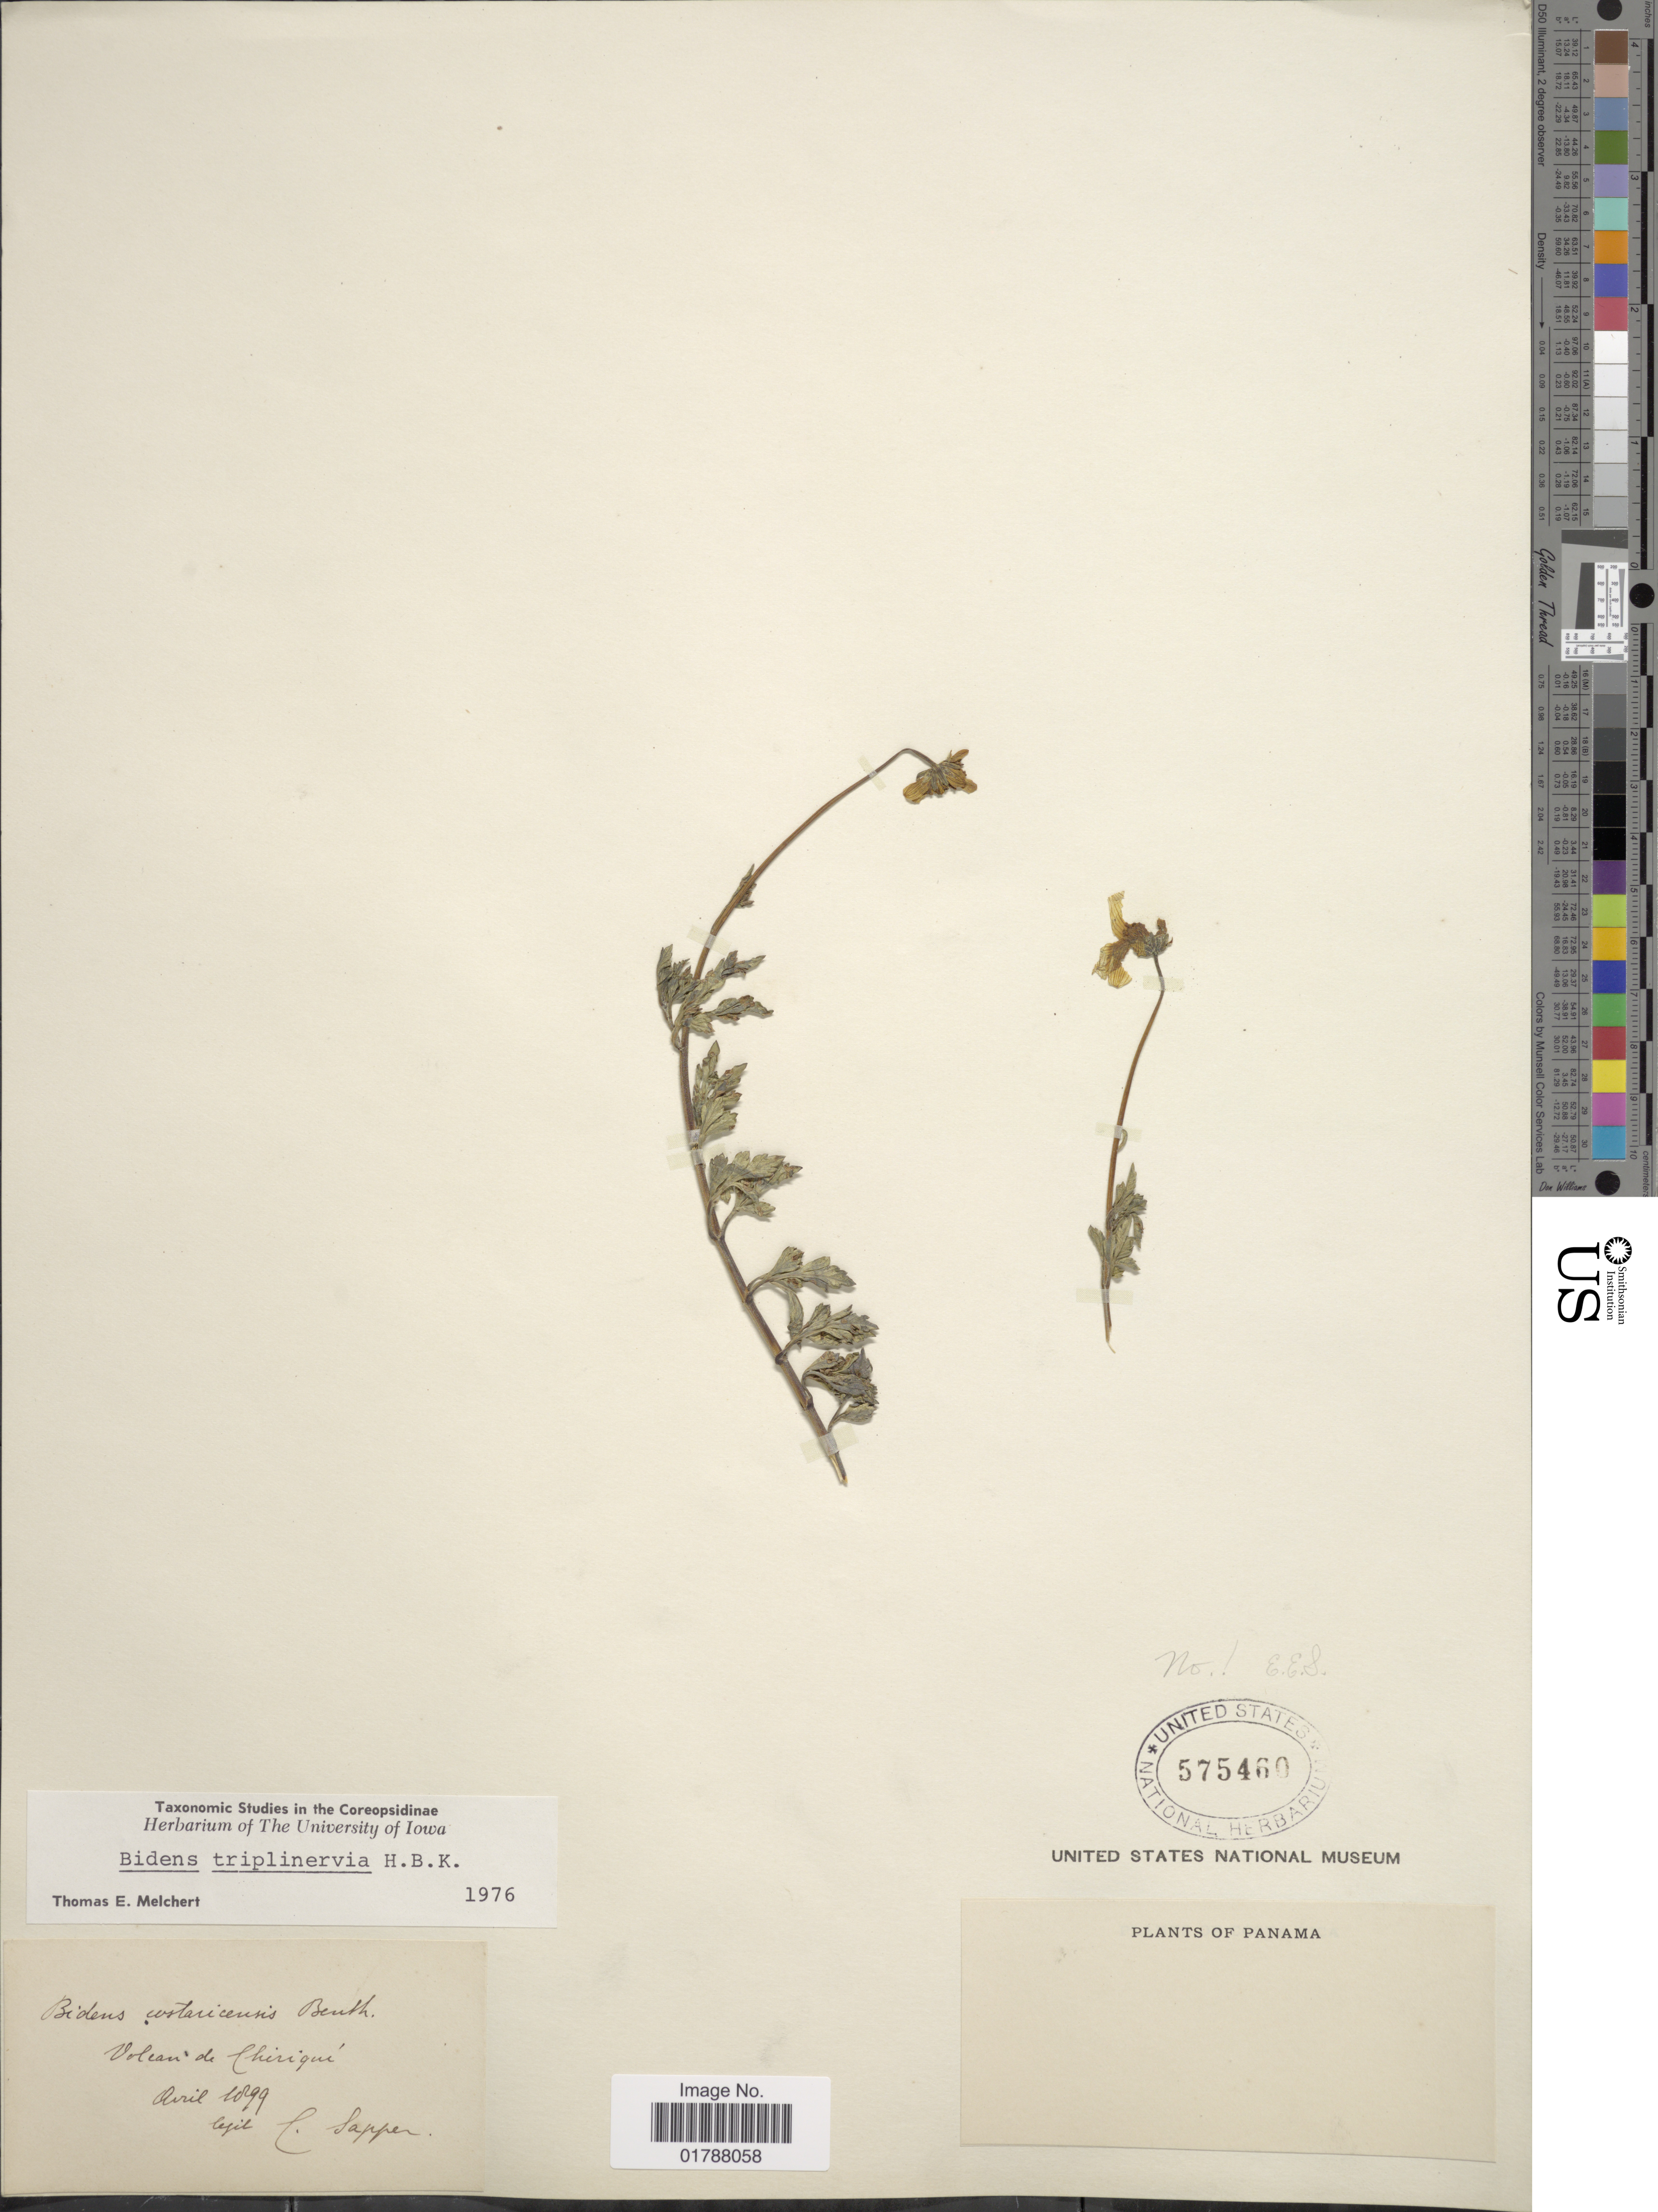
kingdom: Plantae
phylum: Tracheophyta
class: Magnoliopsida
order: Asterales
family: Asteraceae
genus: Bidens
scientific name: Bidens triplinervia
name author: Kunth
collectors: C. Sapper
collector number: s.b.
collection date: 1899-04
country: Panama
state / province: Chiriqui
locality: Volcan de Chiriqui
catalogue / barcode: US 575460